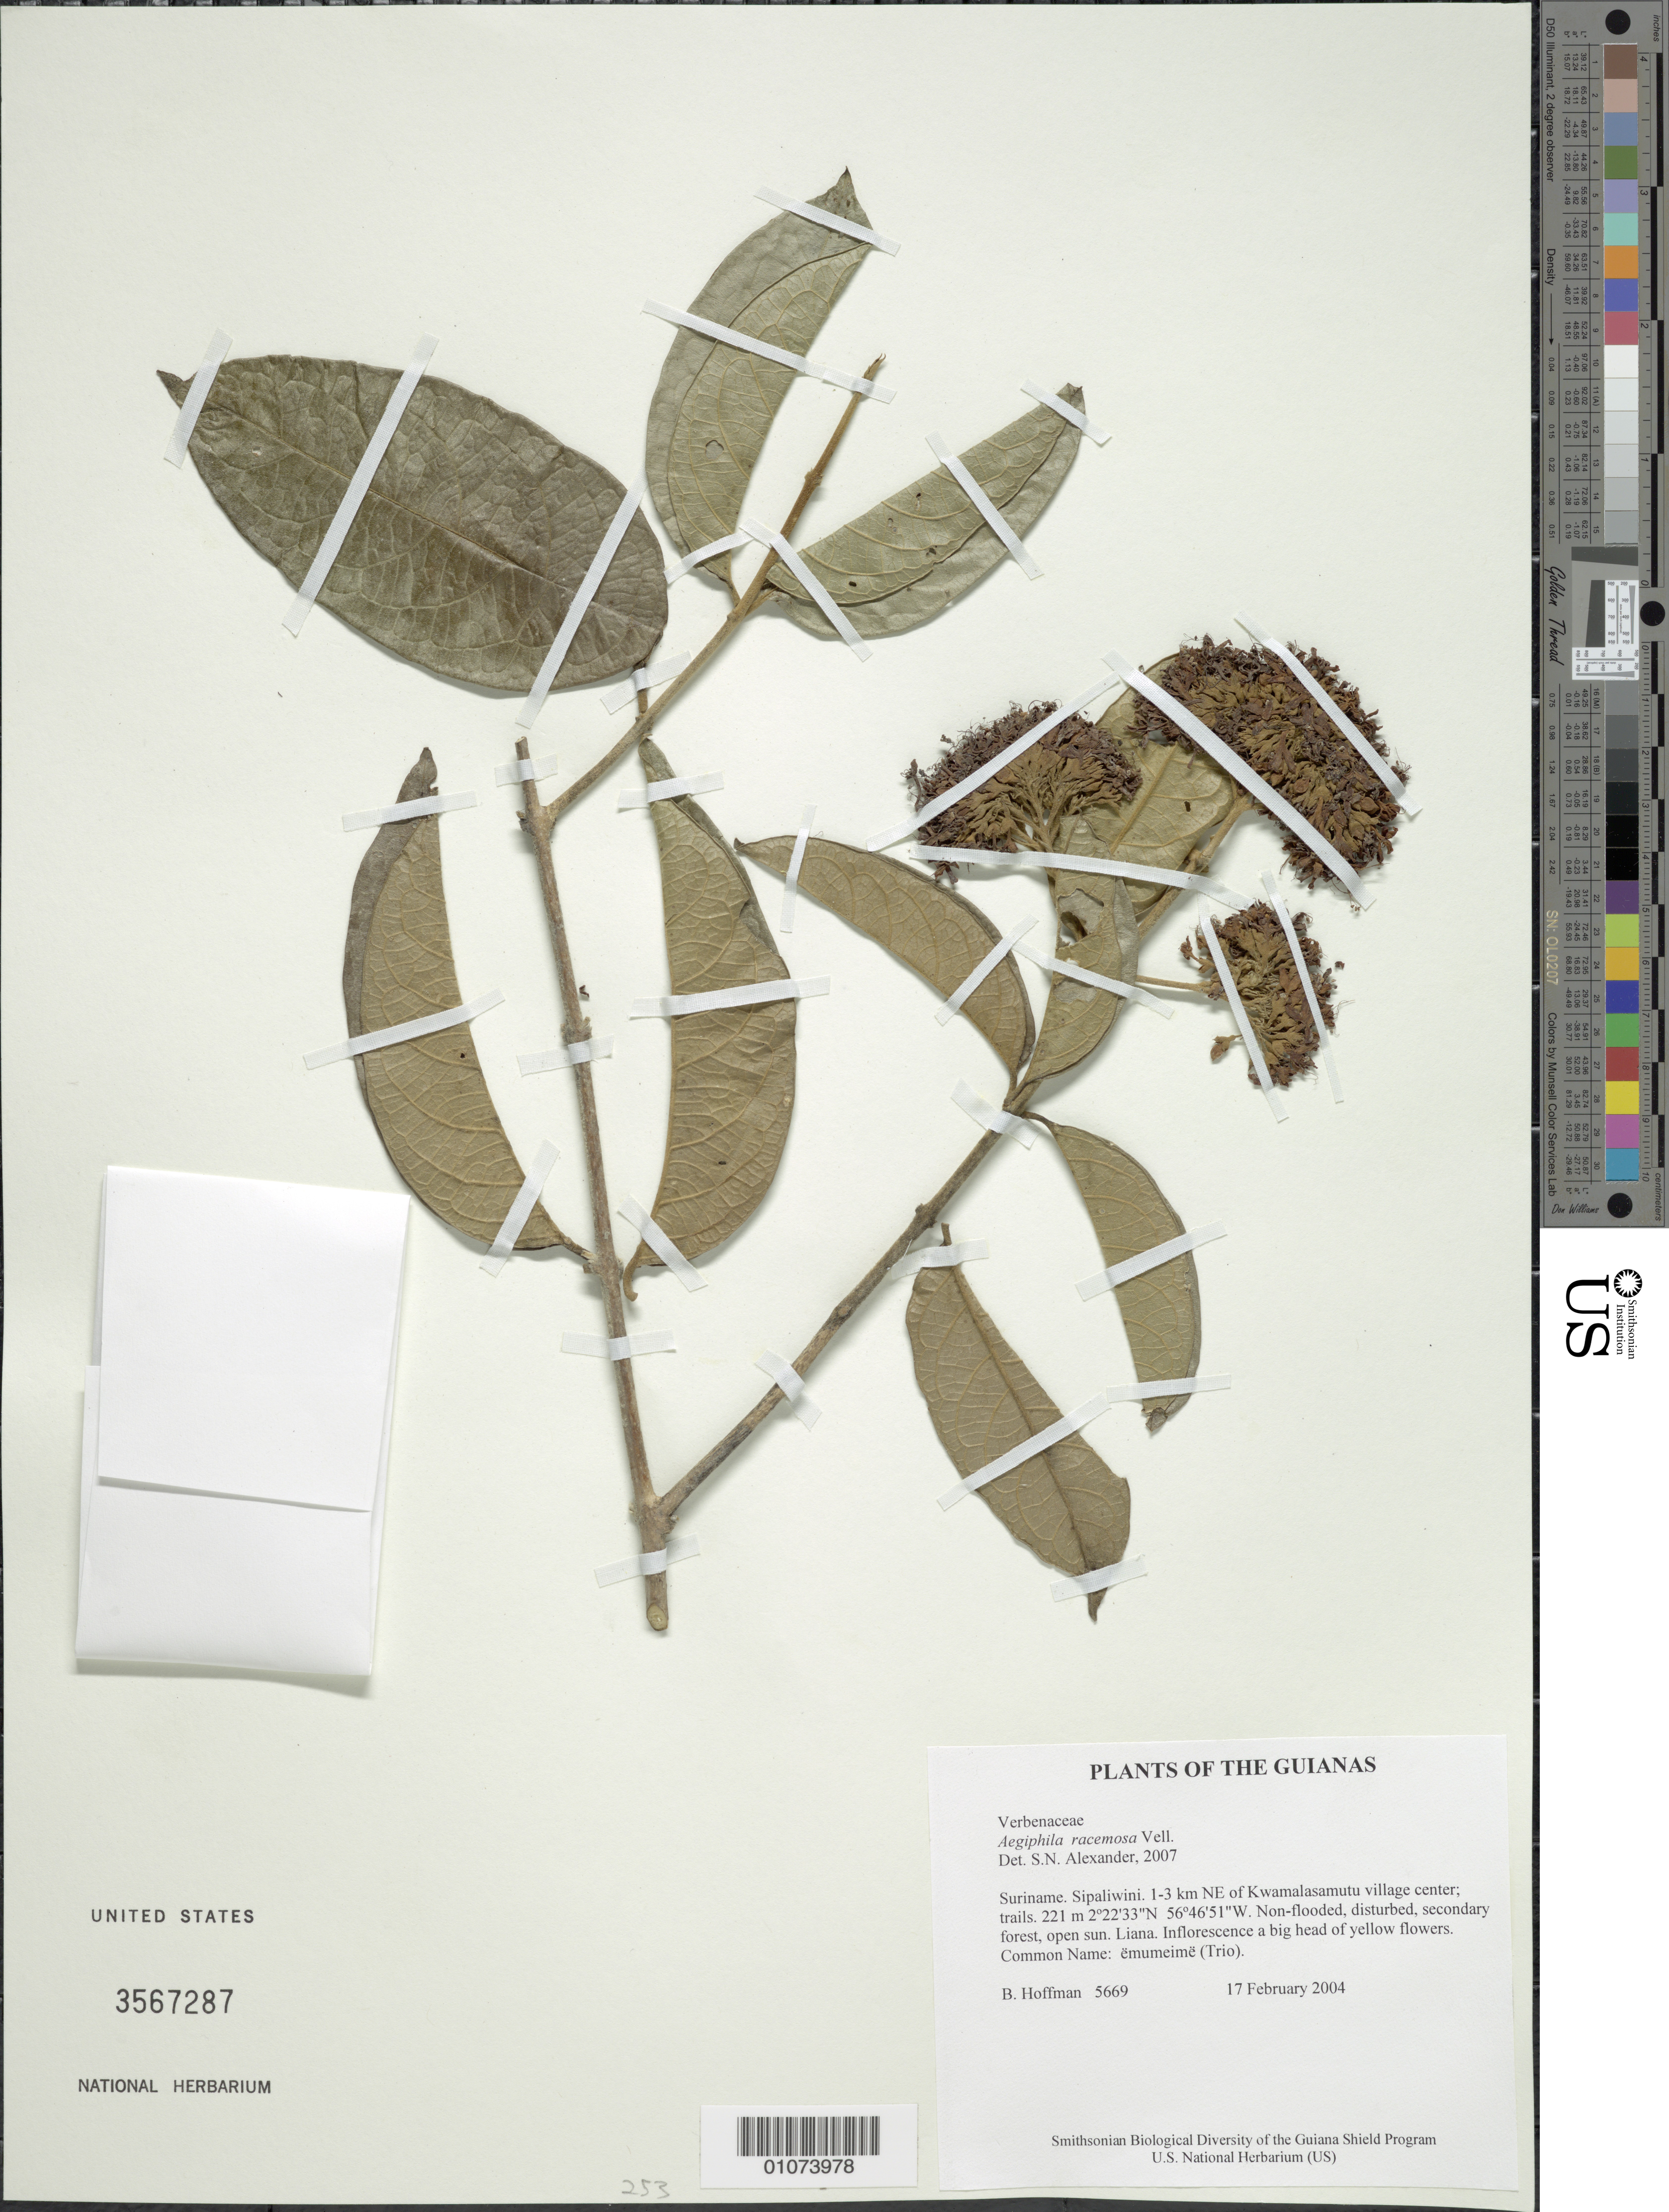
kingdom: Plantae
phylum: Tracheophyta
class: Magnoliopsida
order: Lamiales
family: Lamiaceae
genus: Aegiphila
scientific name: Aegiphila racemosa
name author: Vell.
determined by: Alexander, S. N.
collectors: B. Hoffman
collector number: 5669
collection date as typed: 17 February 2004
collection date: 2004-02-17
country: Suriname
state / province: Sipaliwini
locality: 1-3 km NE of Kwamalasamutu village center; trails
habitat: Non-flooded, disturbed, secondary forest, open sun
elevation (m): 221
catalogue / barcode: US 3567287